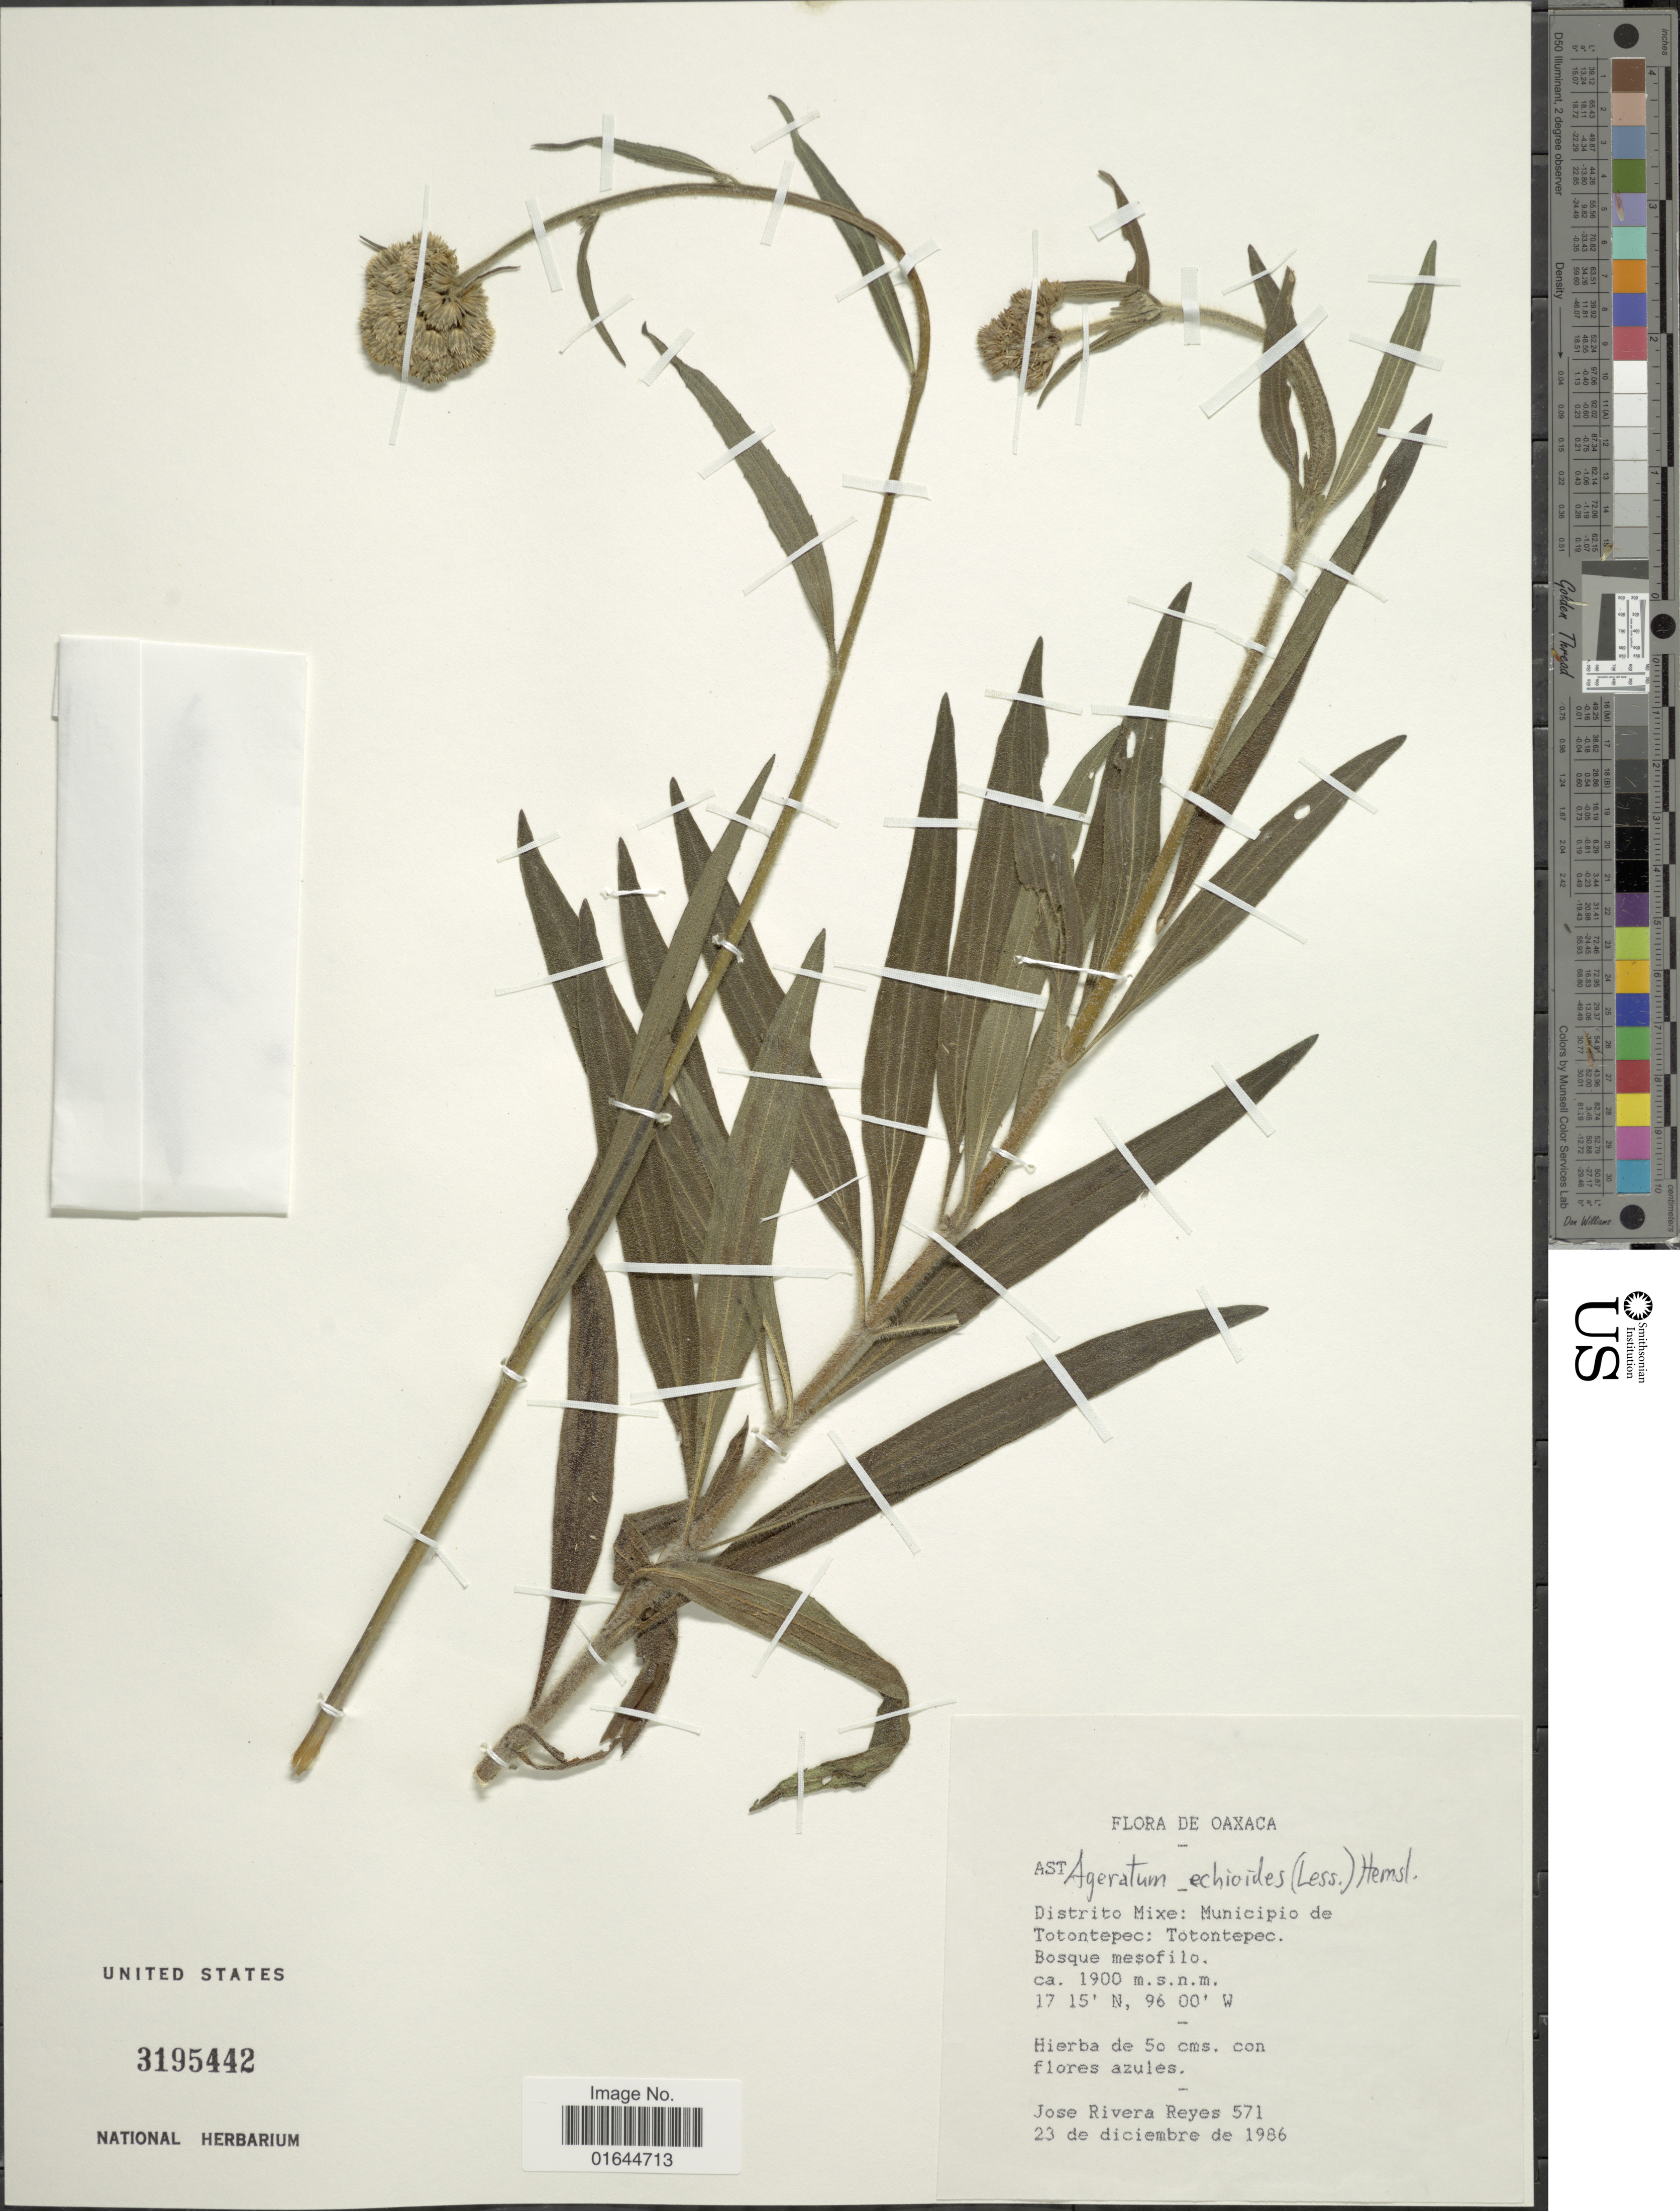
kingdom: Plantae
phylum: Tracheophyta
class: Magnoliopsida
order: Asterales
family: Asteraceae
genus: Ageratum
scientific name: Ageratum echioides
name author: (Less.) Hemsl.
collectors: J. Reyes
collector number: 571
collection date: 1986-12-23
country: Mexico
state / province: Oaxaca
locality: Oaxaca, Distrito Mixe: Municipio de Totontepec: Totontepec.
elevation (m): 1900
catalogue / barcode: US 3195442